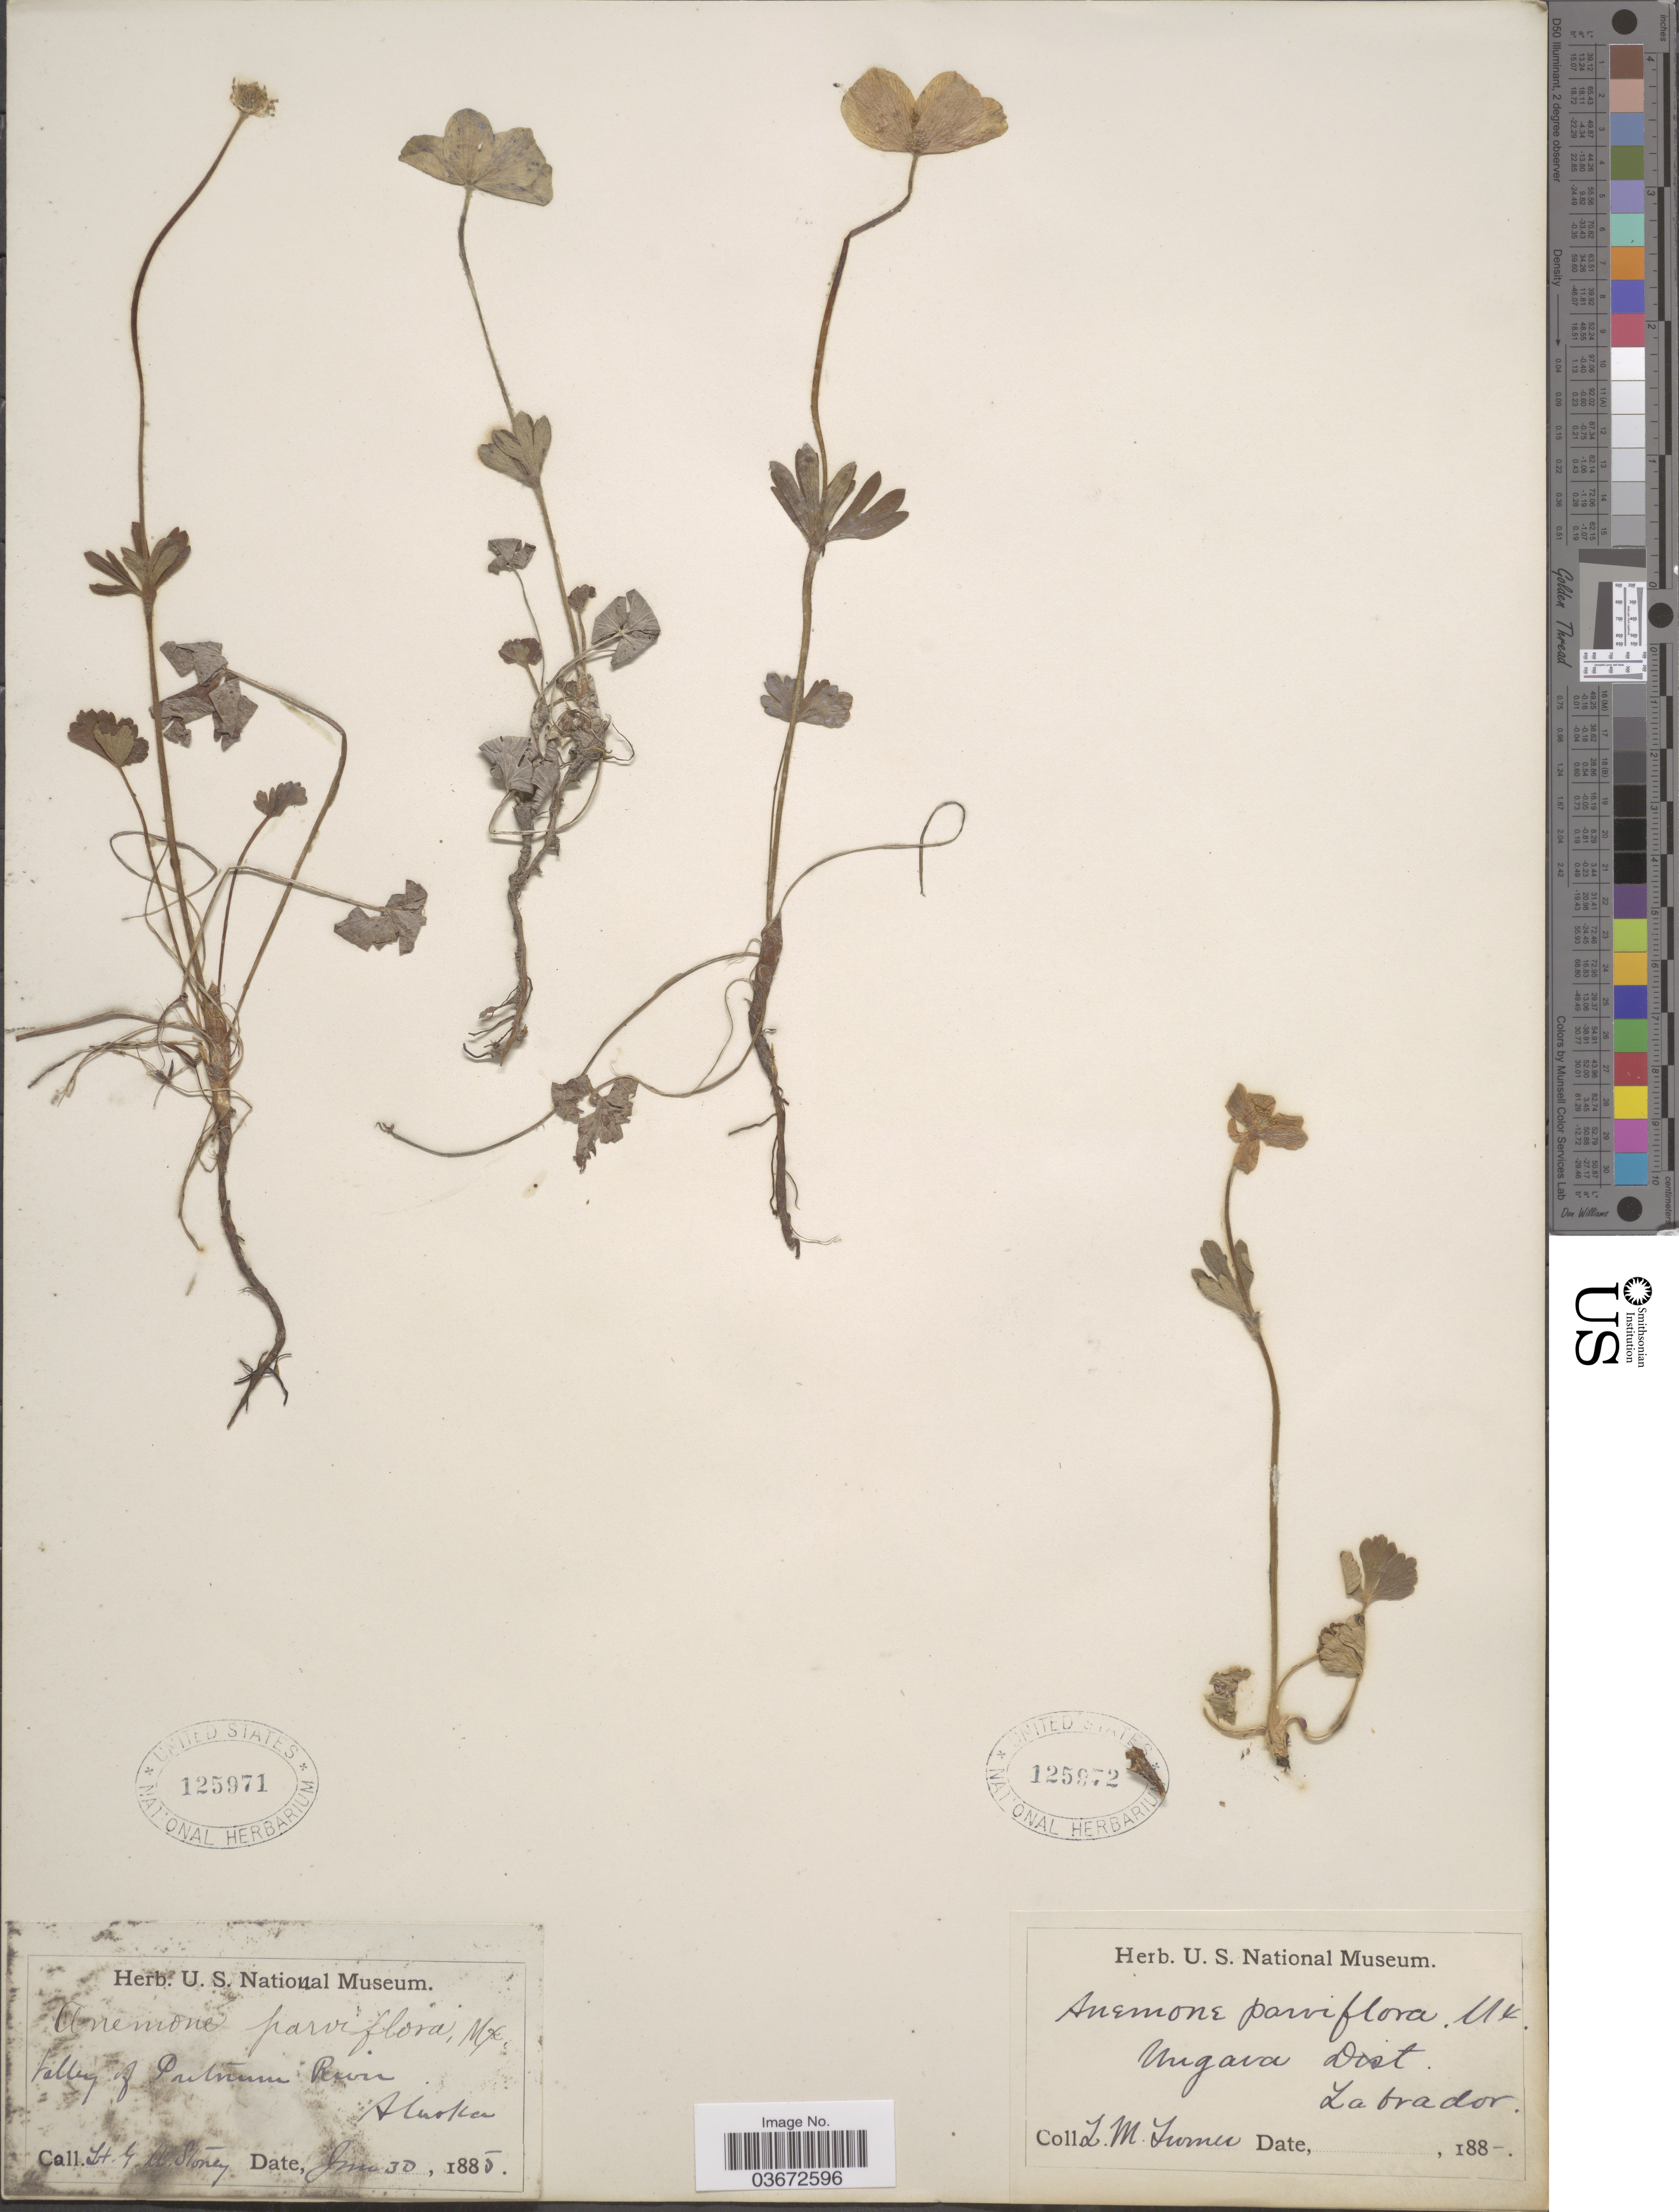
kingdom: Plantae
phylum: Tracheophyta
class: Magnoliopsida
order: Ranunculales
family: Ranunculaceae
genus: Anemone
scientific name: Anemone parviflora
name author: Michx.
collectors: L. M. Turner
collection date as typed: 188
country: Canada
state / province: Newfoundland and Labrador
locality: Ungava Dist. Labrador.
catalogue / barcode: US 125972-2